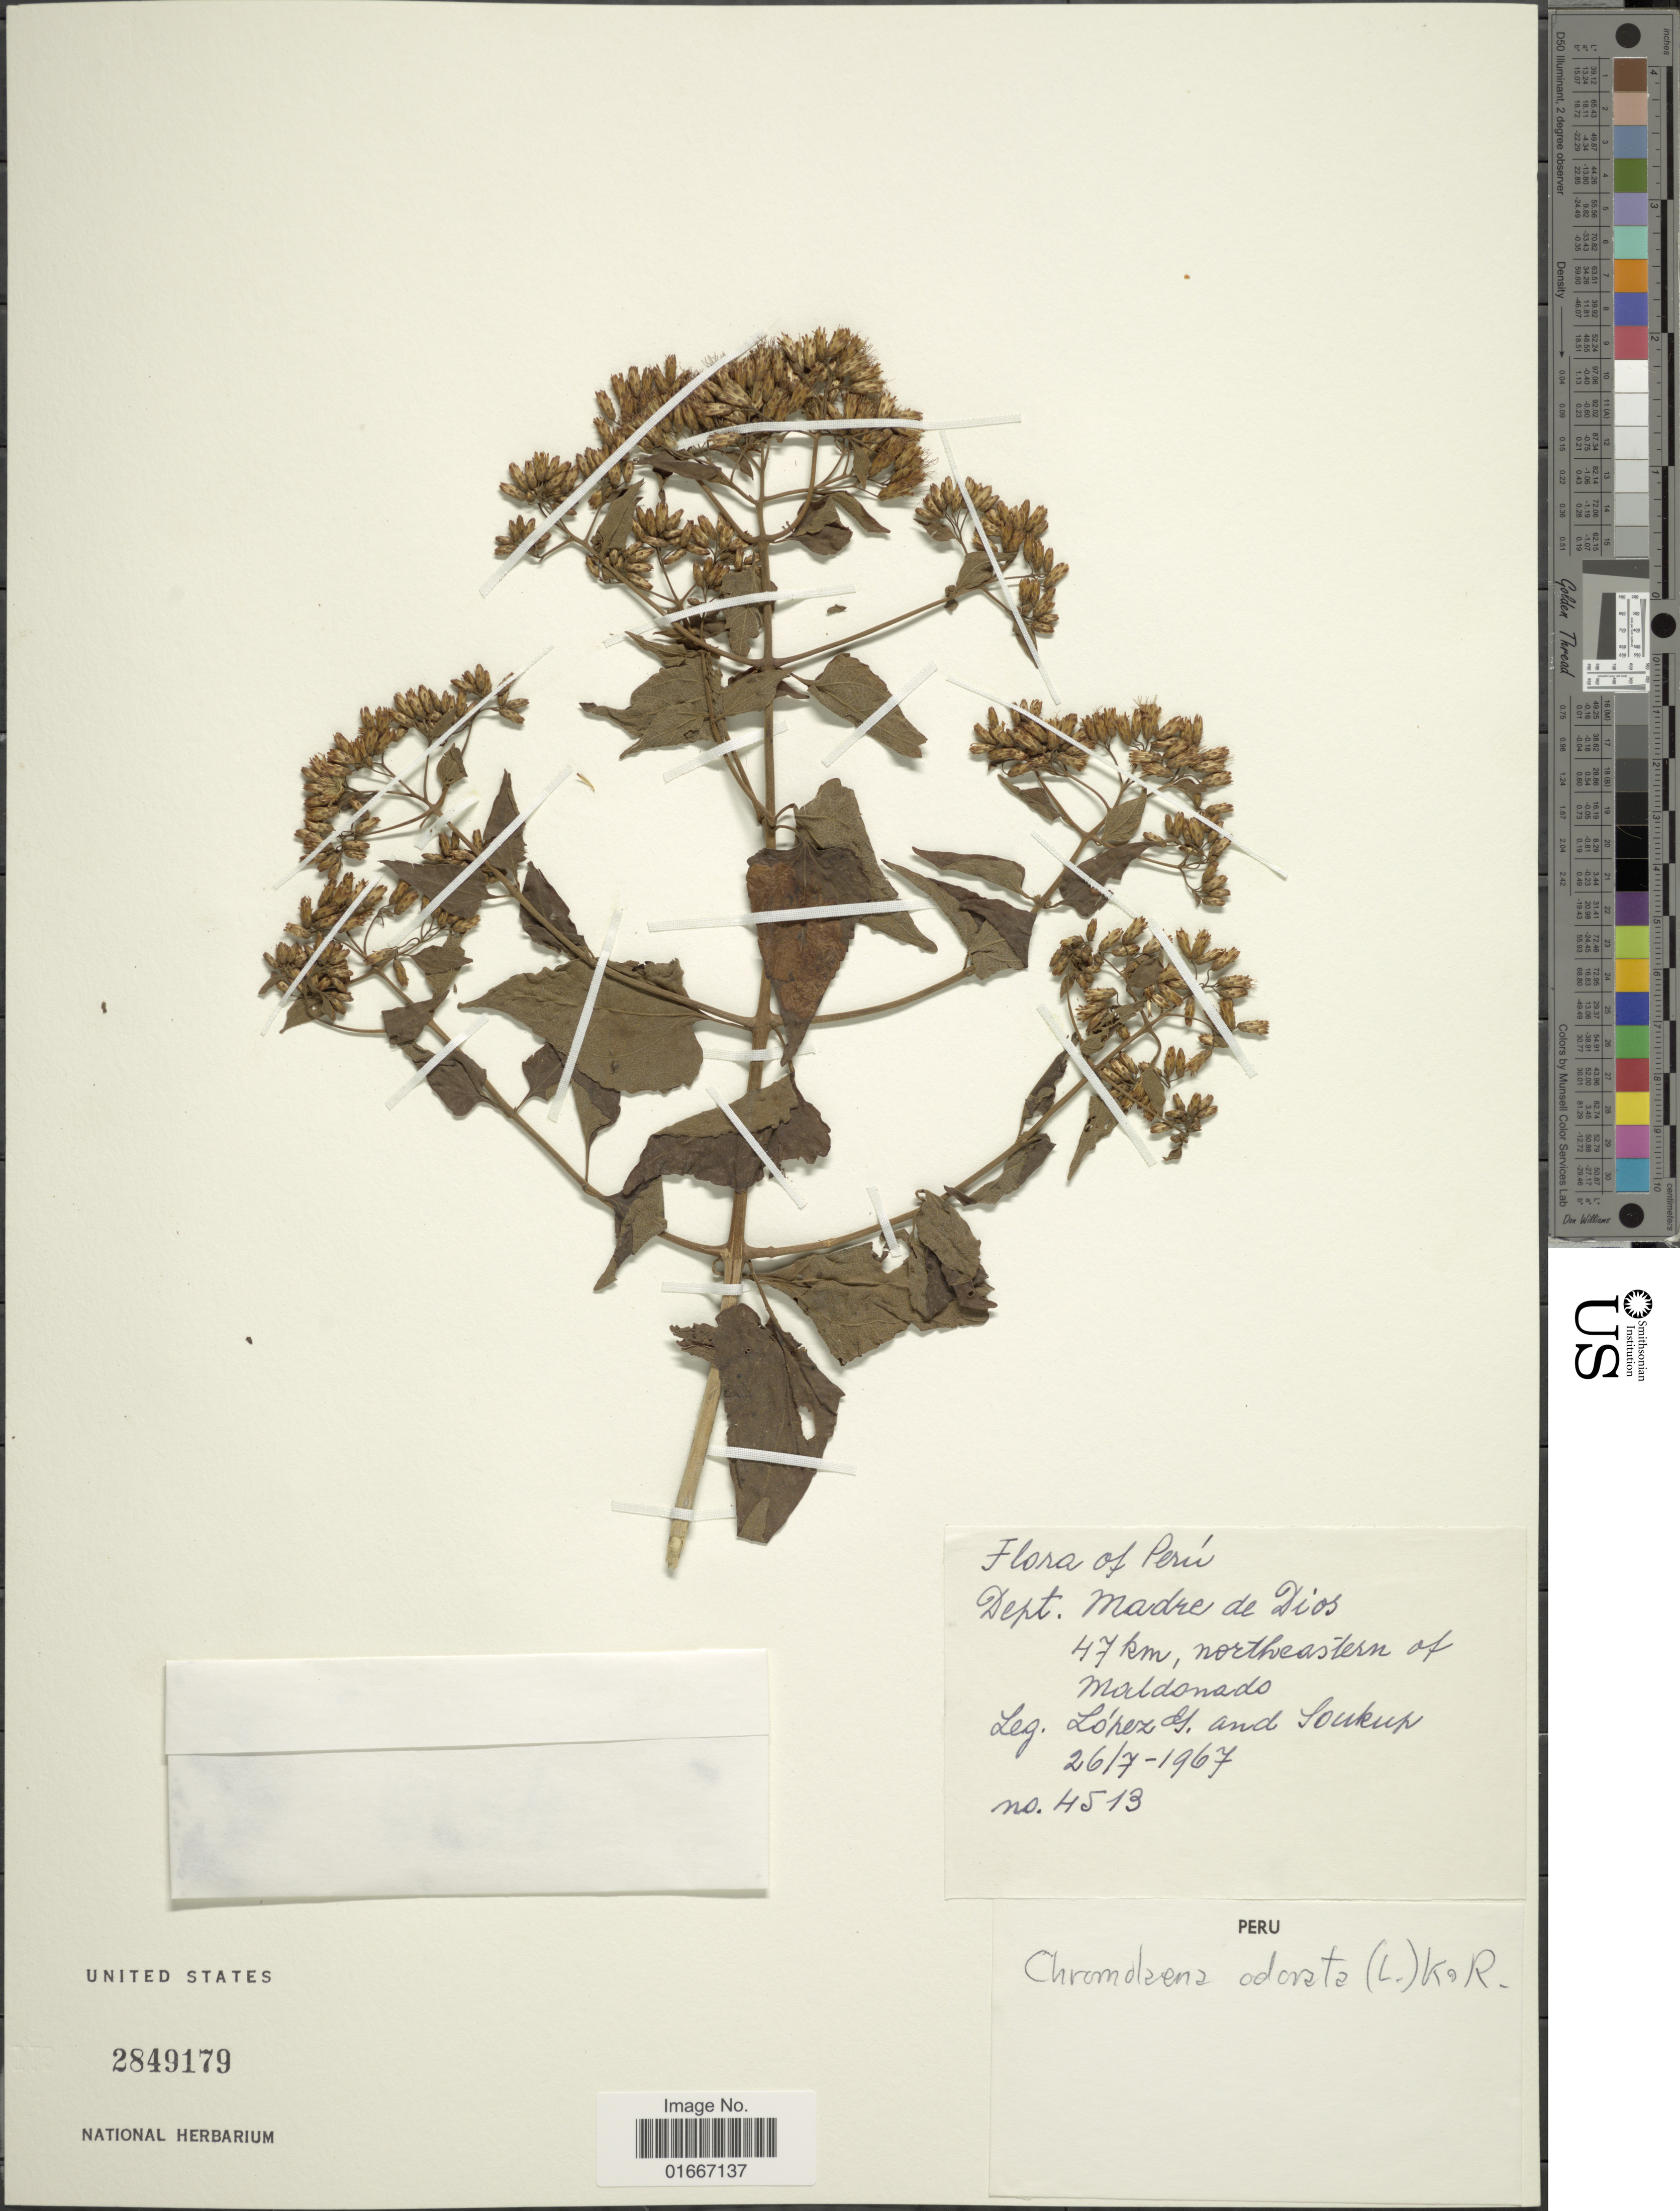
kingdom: Plantae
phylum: Tracheophyta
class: Magnoliopsida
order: Asterales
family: Asteraceae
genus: Chromolaena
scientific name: Chromolaena roseorum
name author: (B.L. Rob.) R.M. King & H. Rob.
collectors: G. López & -- Soukup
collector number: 4513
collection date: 1967-07-26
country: Peru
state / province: Madre de Dios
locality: Peru. Dept. Madre de Dios. 47 km, northeastern of Maldonado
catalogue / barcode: US 2849179